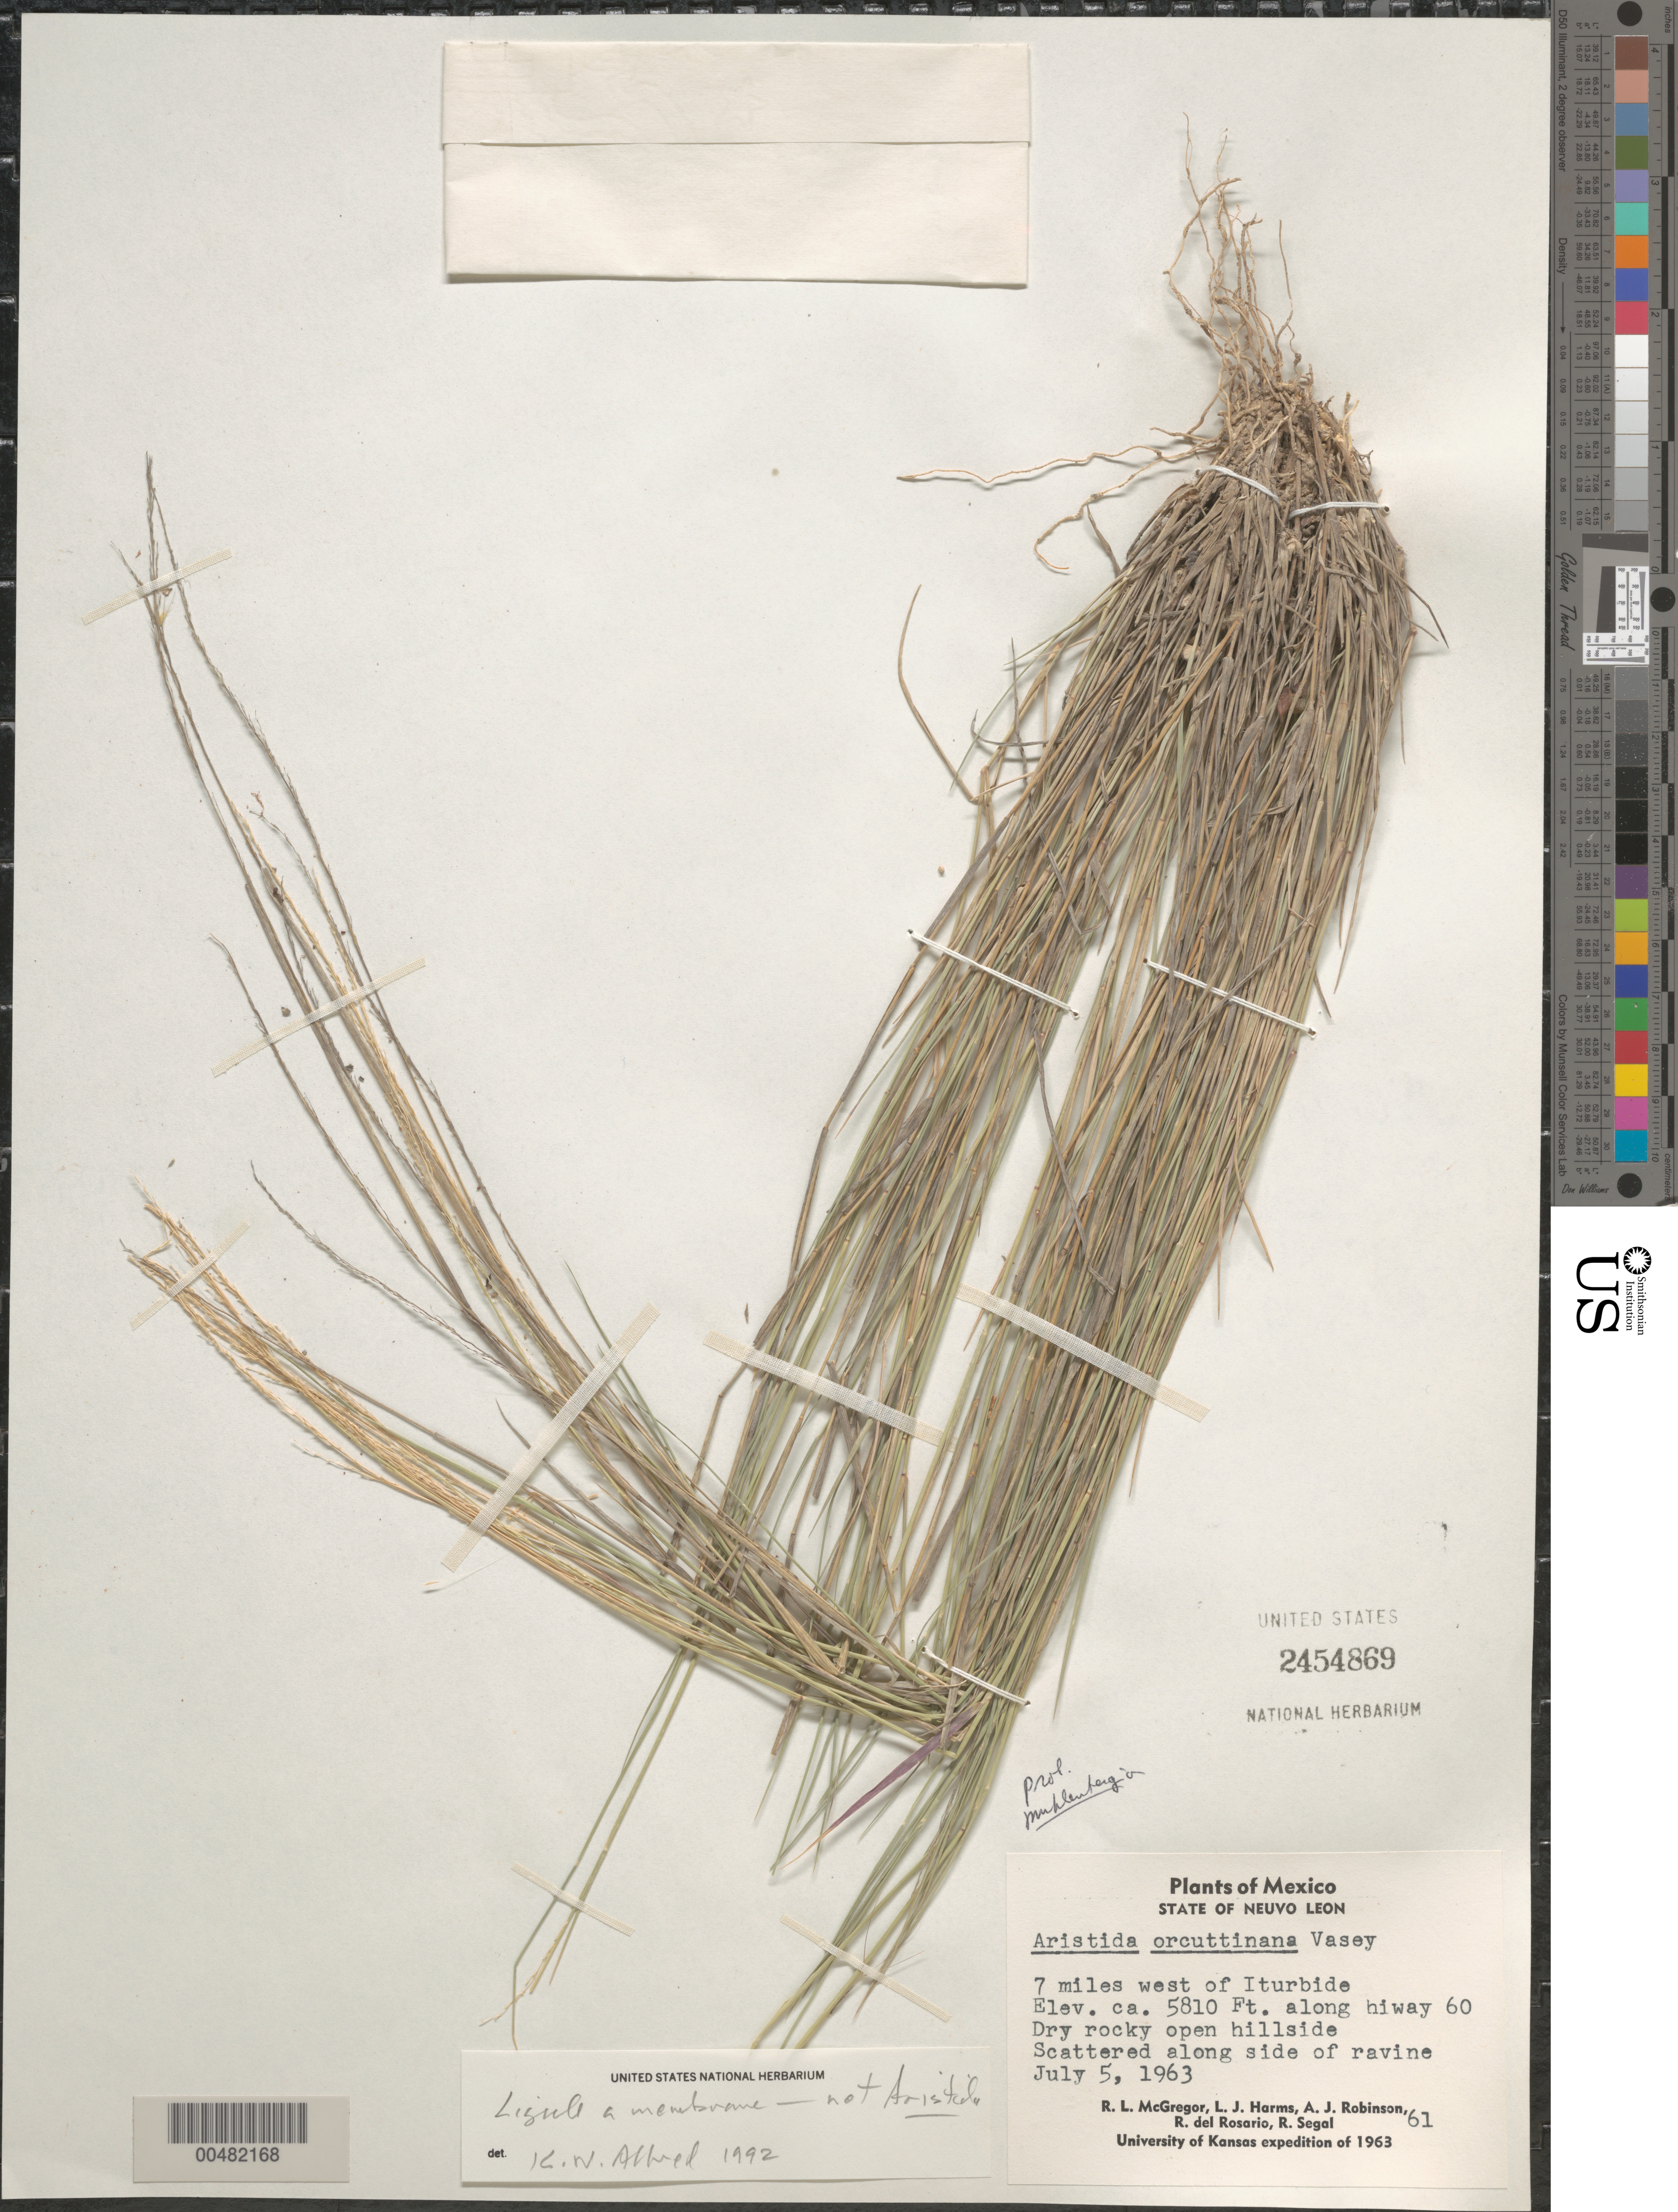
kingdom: Plantae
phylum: Tracheophyta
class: Liliopsida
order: Poales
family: Poaceae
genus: Aristida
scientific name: Aristida sp.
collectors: R. McGregor, L. Harms & A. J. Robinson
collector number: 61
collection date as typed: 5 Jul 1963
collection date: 1963-07-05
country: Mexico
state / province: Nuevo León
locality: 7 mi W of Iturbide, along highway 60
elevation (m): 1771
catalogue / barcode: US 245869